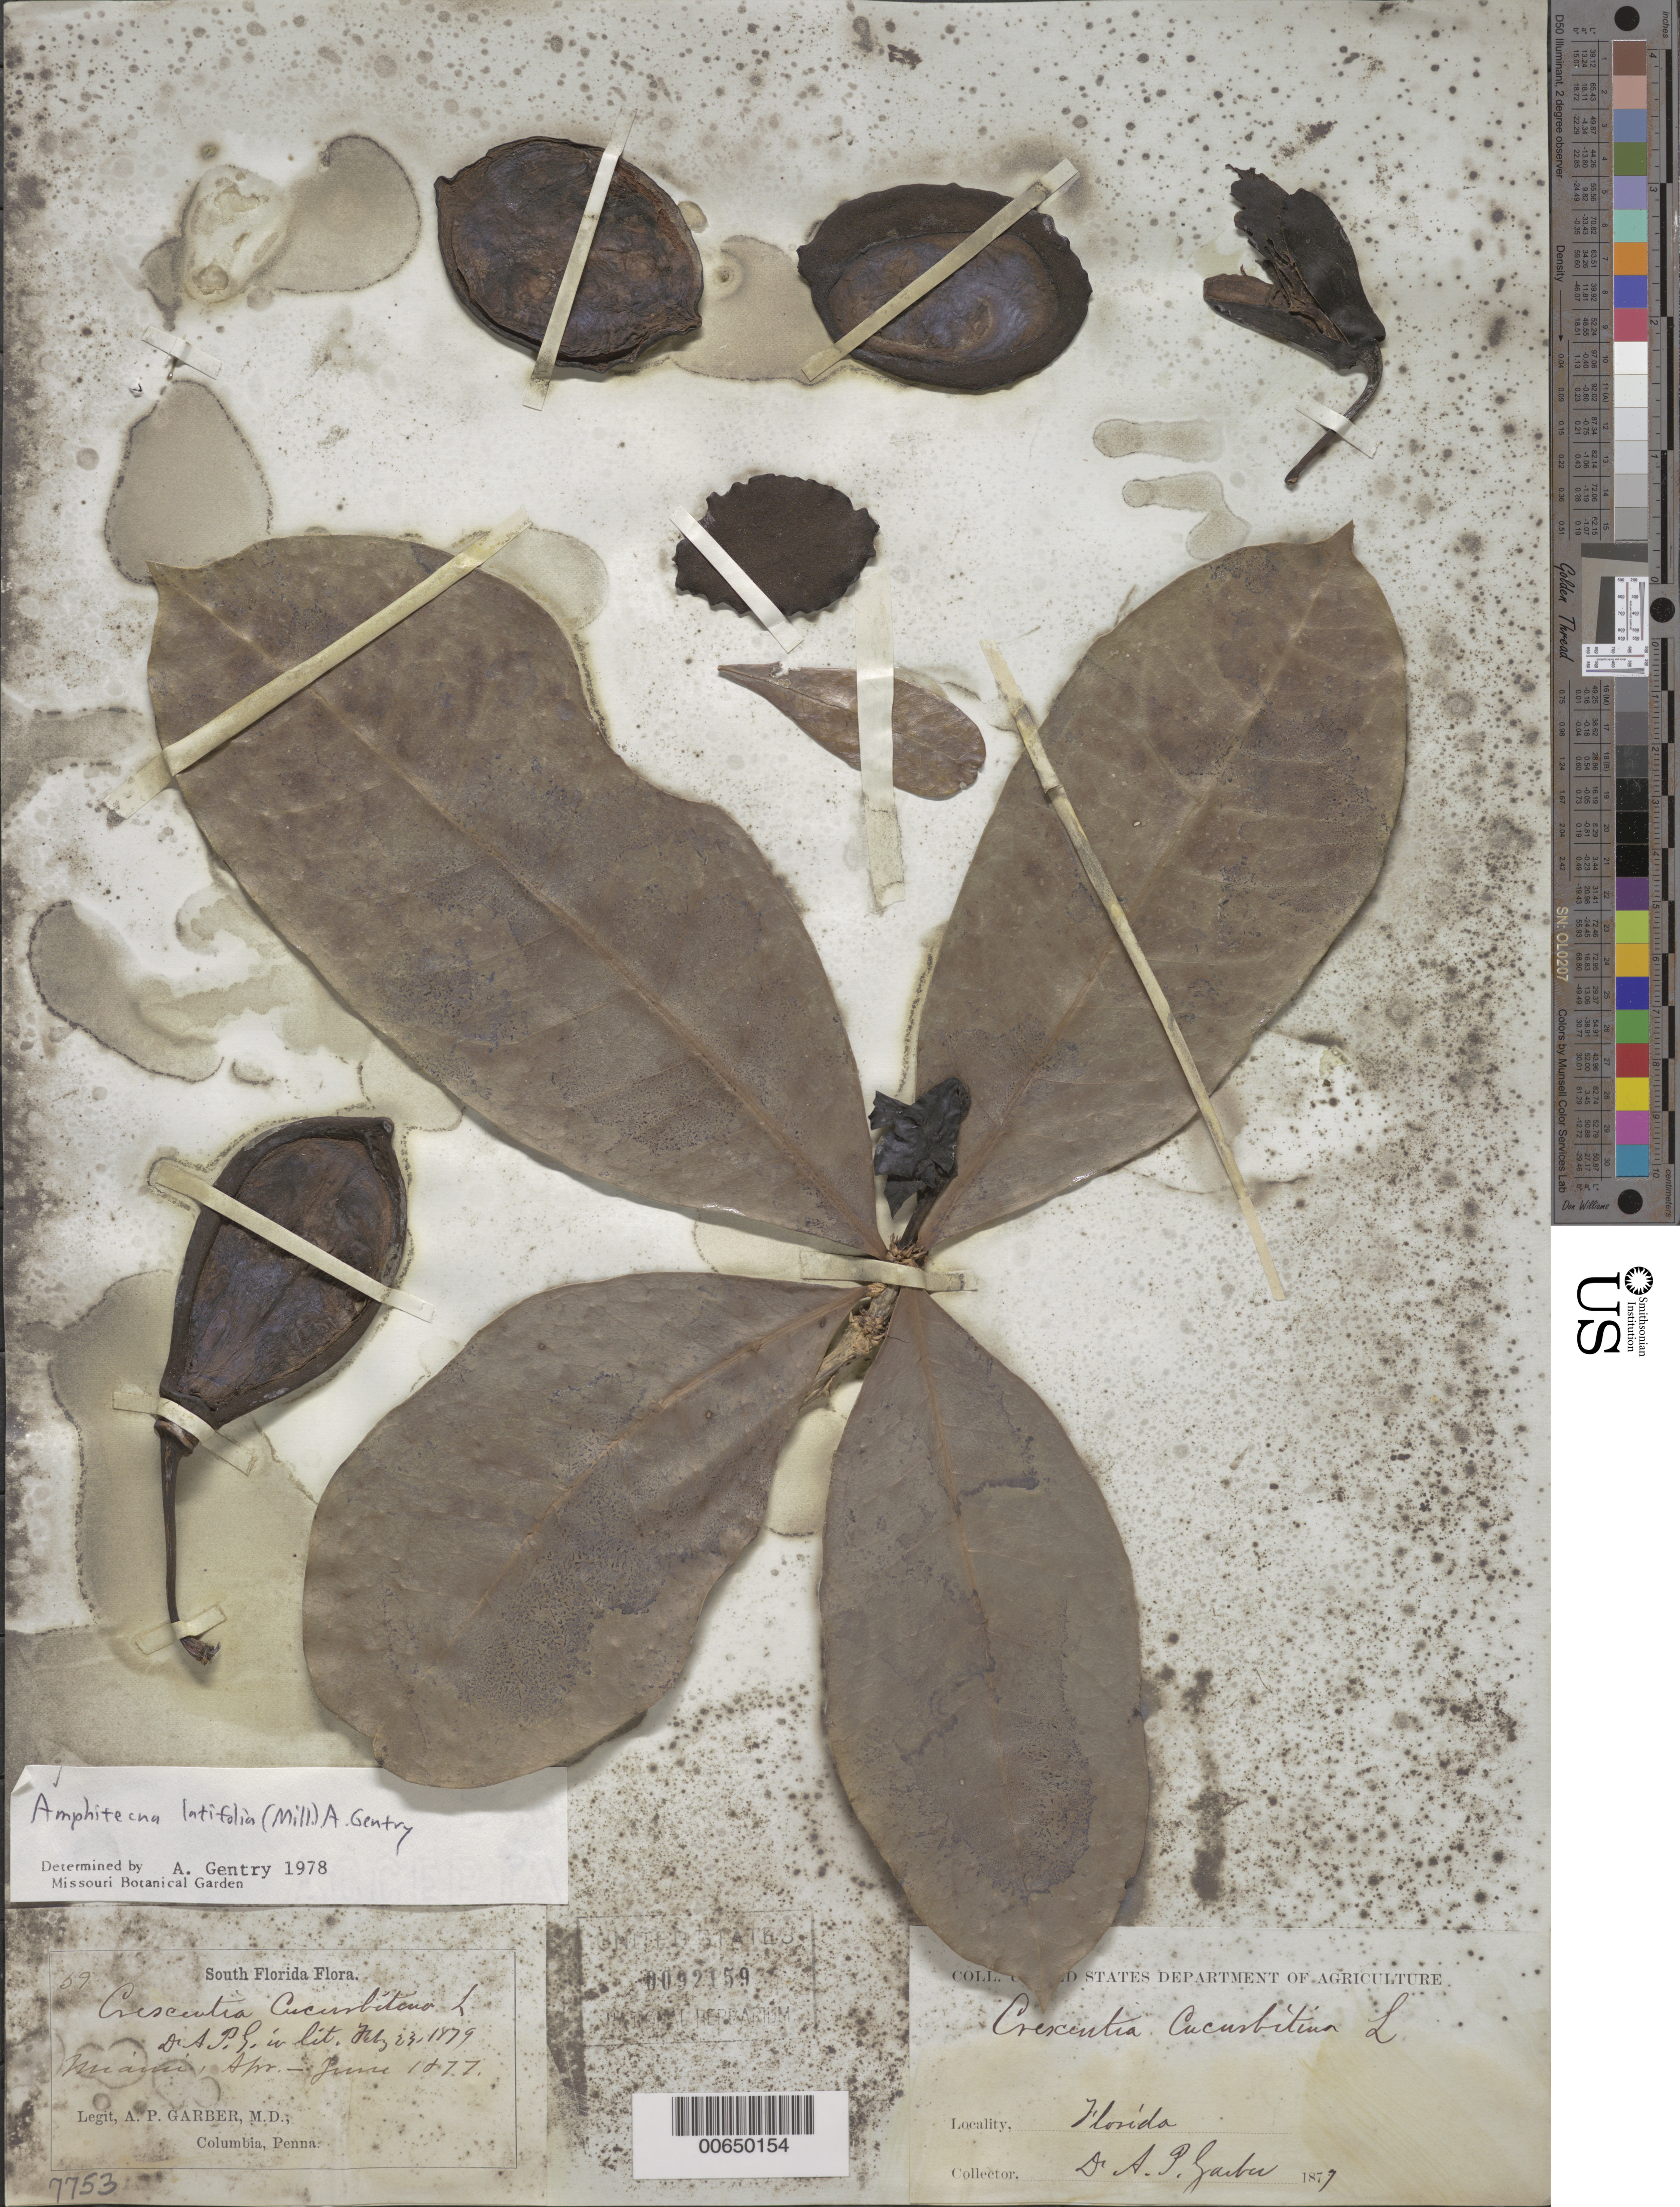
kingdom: Plantae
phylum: Tracheophyta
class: Magnoliopsida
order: Lamiales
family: Bignoniaceae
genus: Amphitecna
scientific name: Amphitecna latifolia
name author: (Mill.) A.H. Gentry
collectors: A. P. Garber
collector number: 59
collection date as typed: Apr 1877 to -- Jun 1877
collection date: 1877-04/1877-06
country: United States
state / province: Florida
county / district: Dade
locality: Miami.